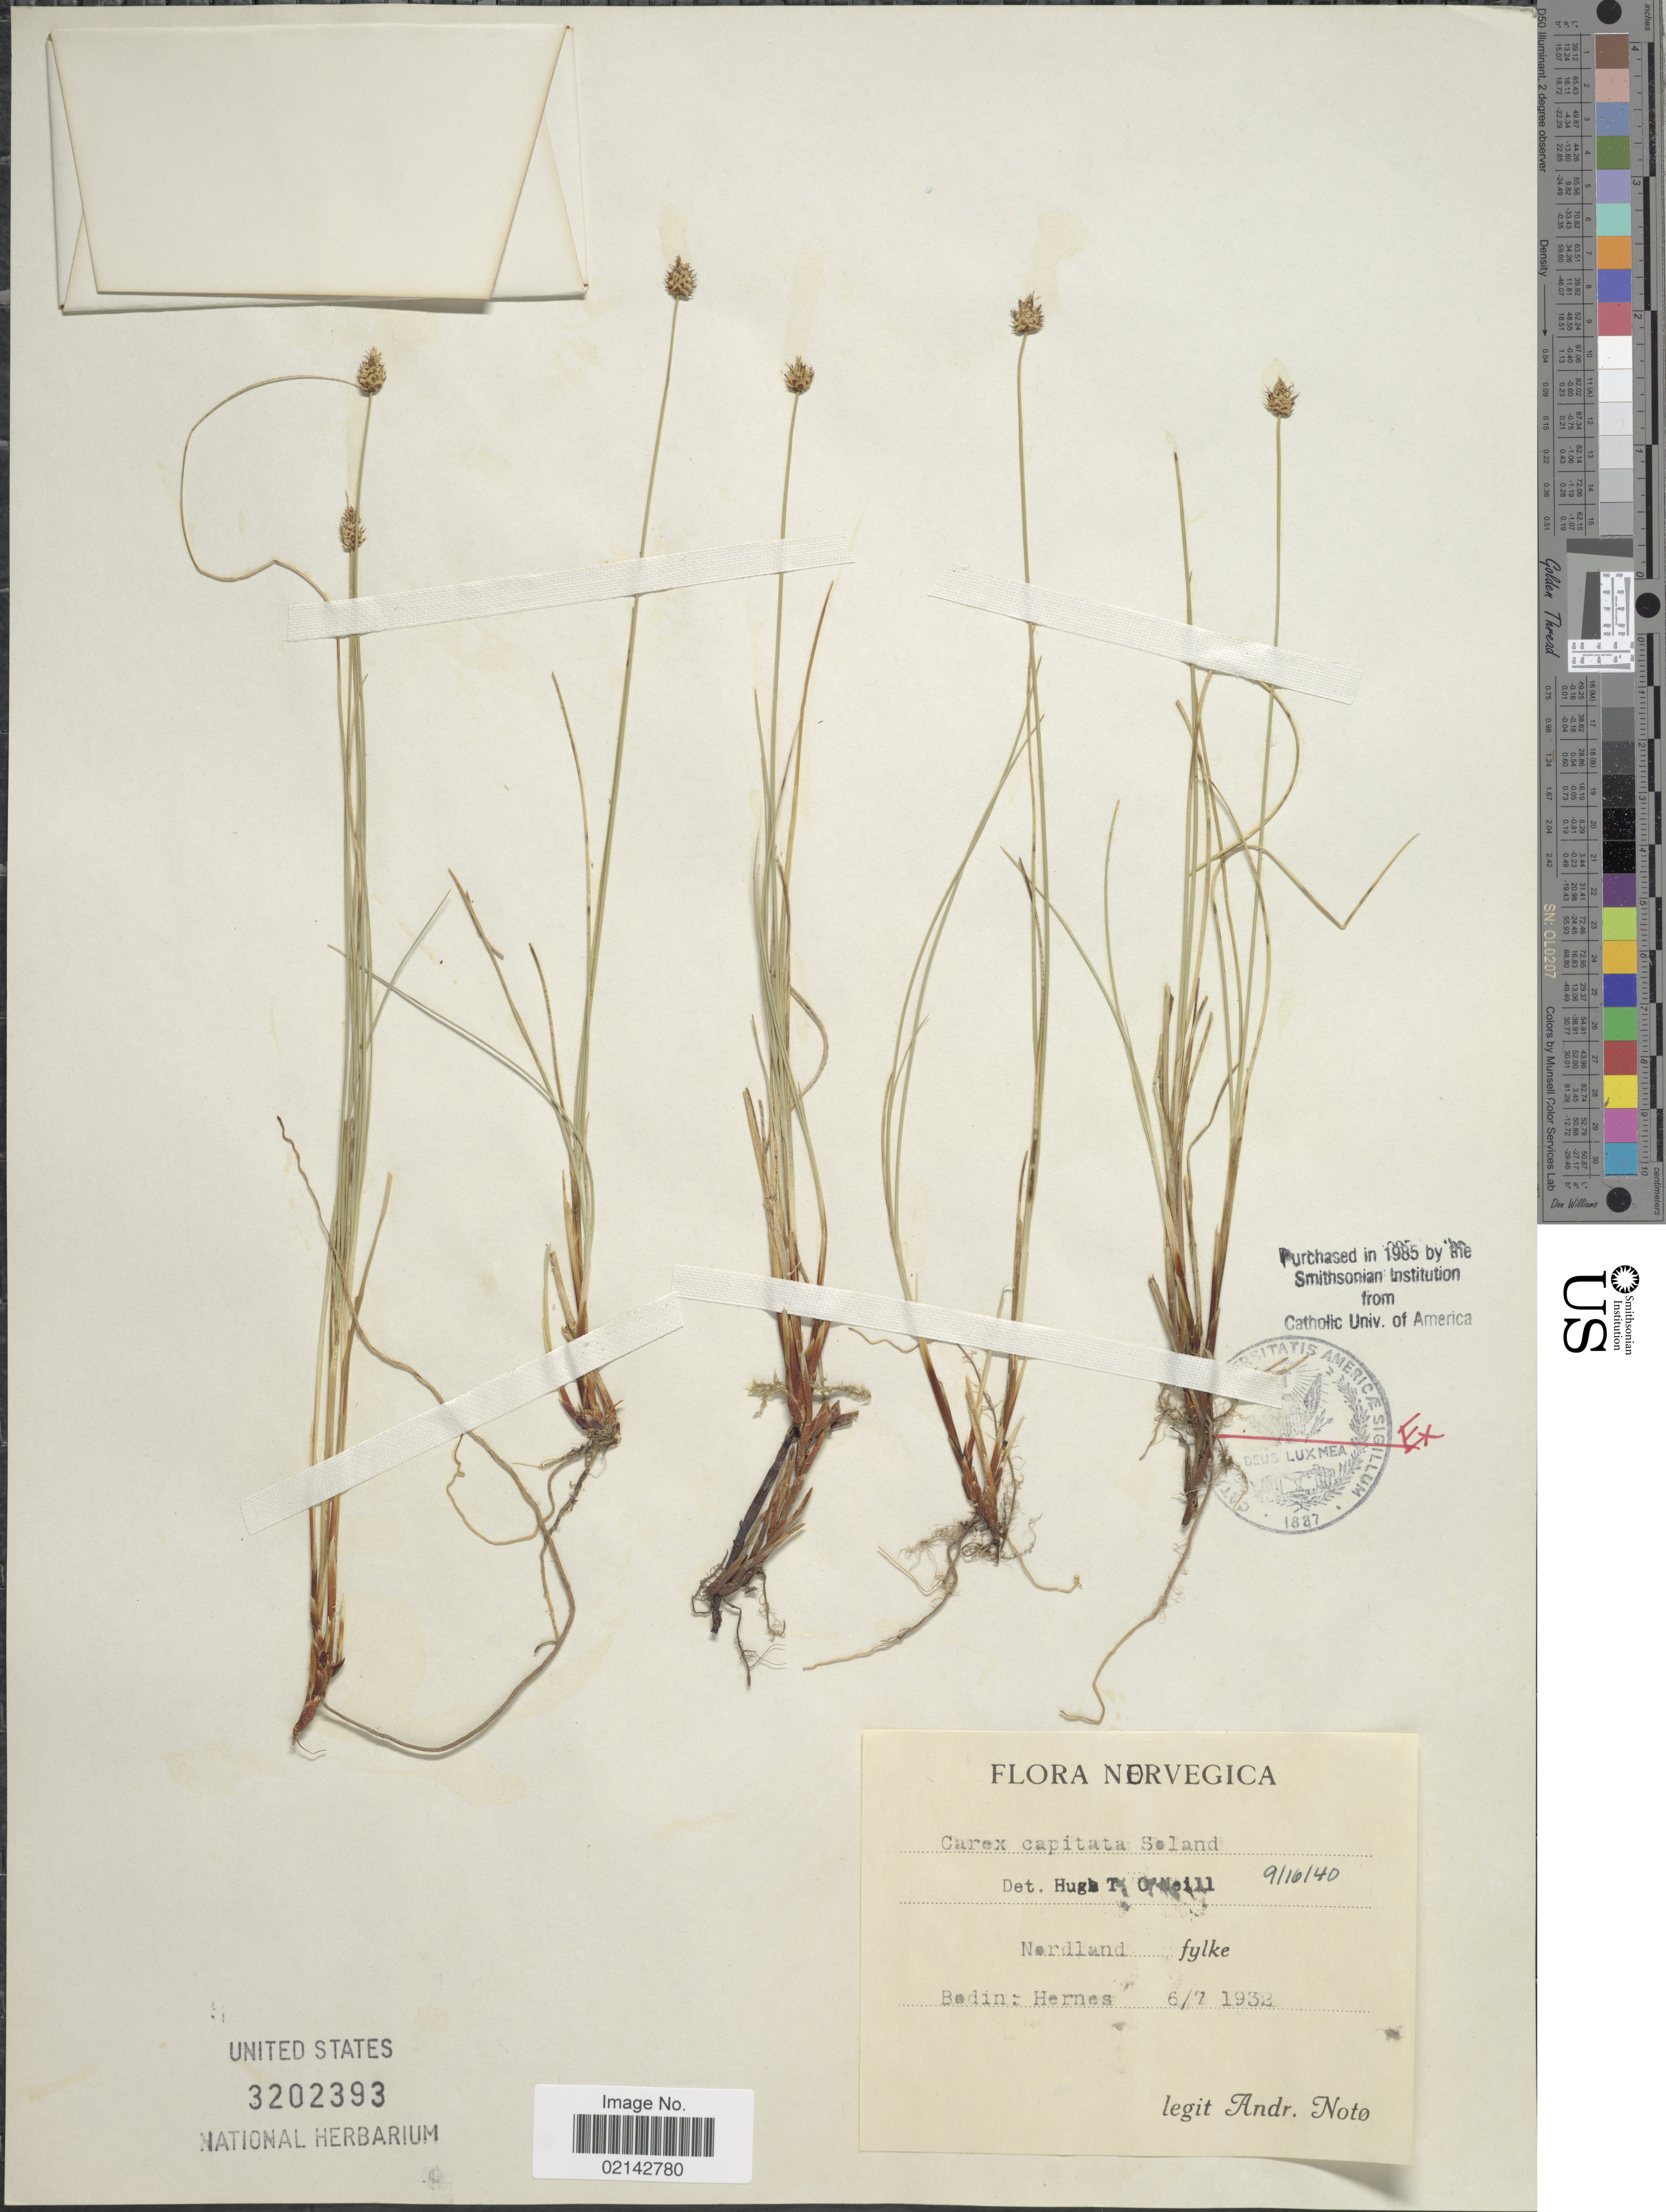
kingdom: Plantae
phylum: Tracheophyta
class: Liliopsida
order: Poales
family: Cyperaceae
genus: Carex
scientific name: Carex capitata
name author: L.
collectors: A. Noto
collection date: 1932-07-06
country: Norway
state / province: Nordland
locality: Norvegica, fylke, Bedin: Hernes.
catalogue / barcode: US 3202393